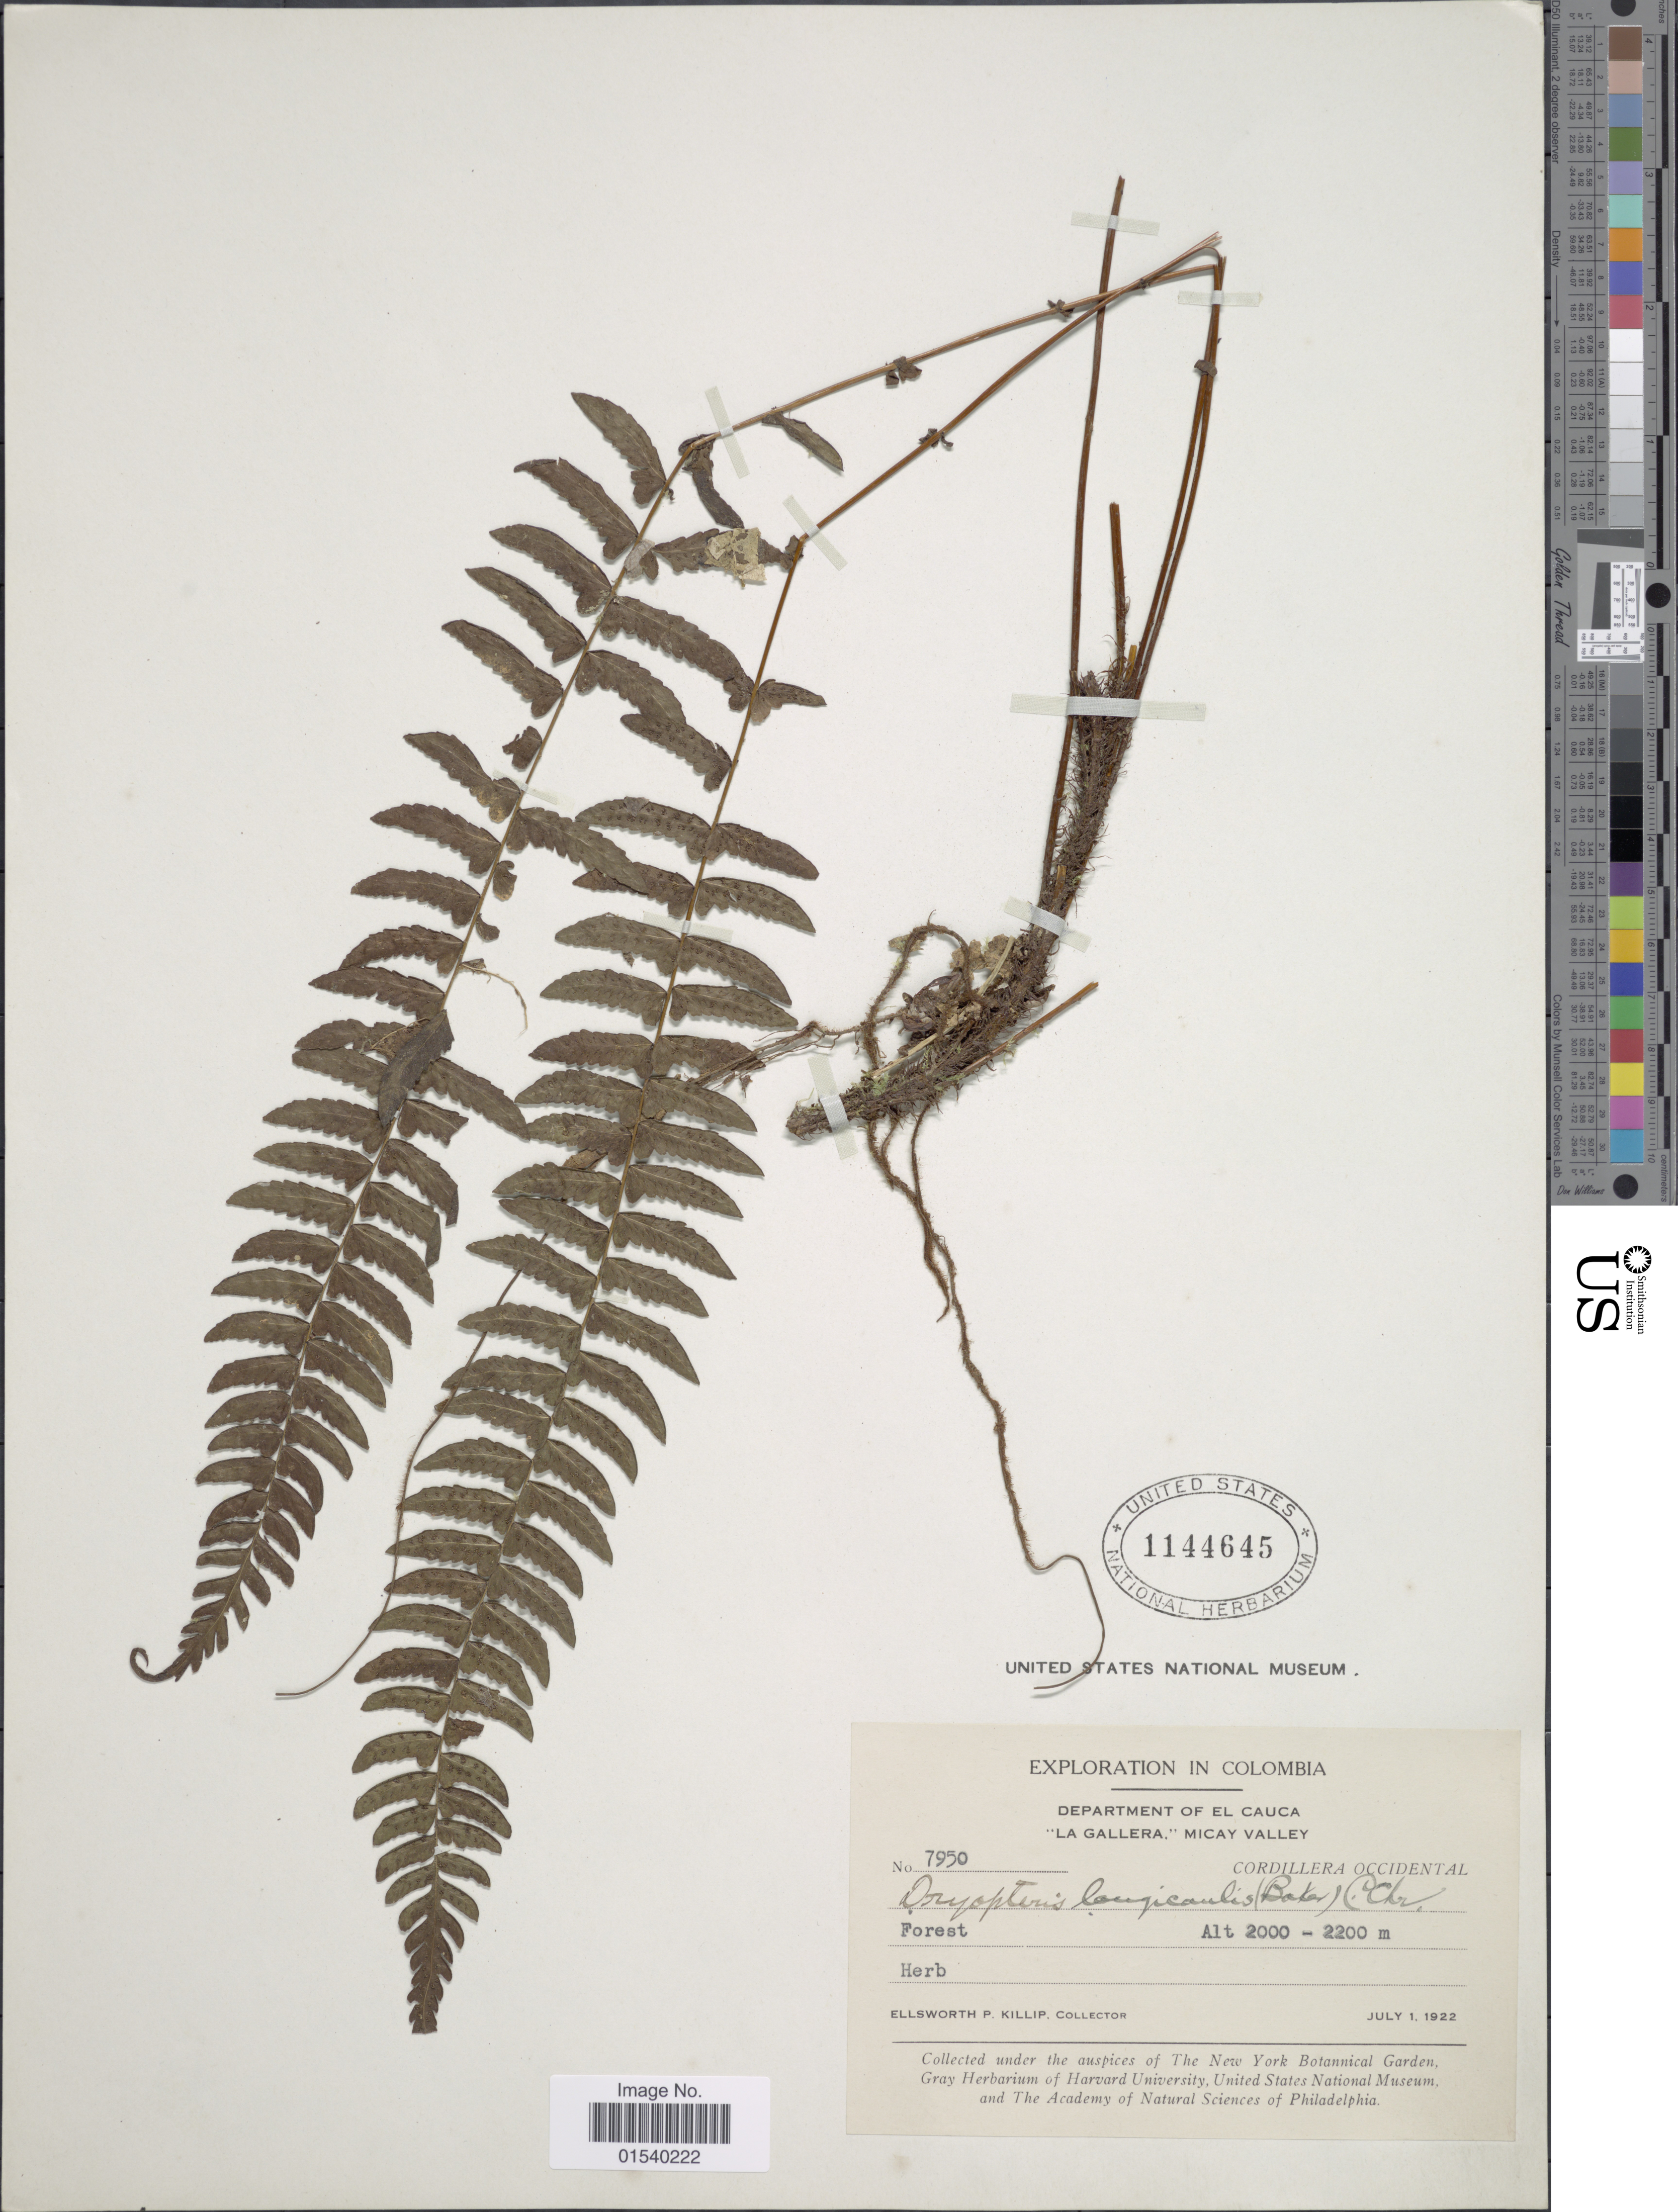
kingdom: Plantae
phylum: Tracheophyta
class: Polypodiopsida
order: Polypodiales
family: Thelypteridaceae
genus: Amauropelta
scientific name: Amauropelta longicaulis (Baker) comb. nov., ined 2015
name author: (Baker)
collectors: E. P. Killip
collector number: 7950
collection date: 1922-07-01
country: Colombia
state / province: Cauca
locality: Department of El Cauca 'La Gallera,' Micay Valley, Cordillera Occidental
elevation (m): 2000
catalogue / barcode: US 1144645